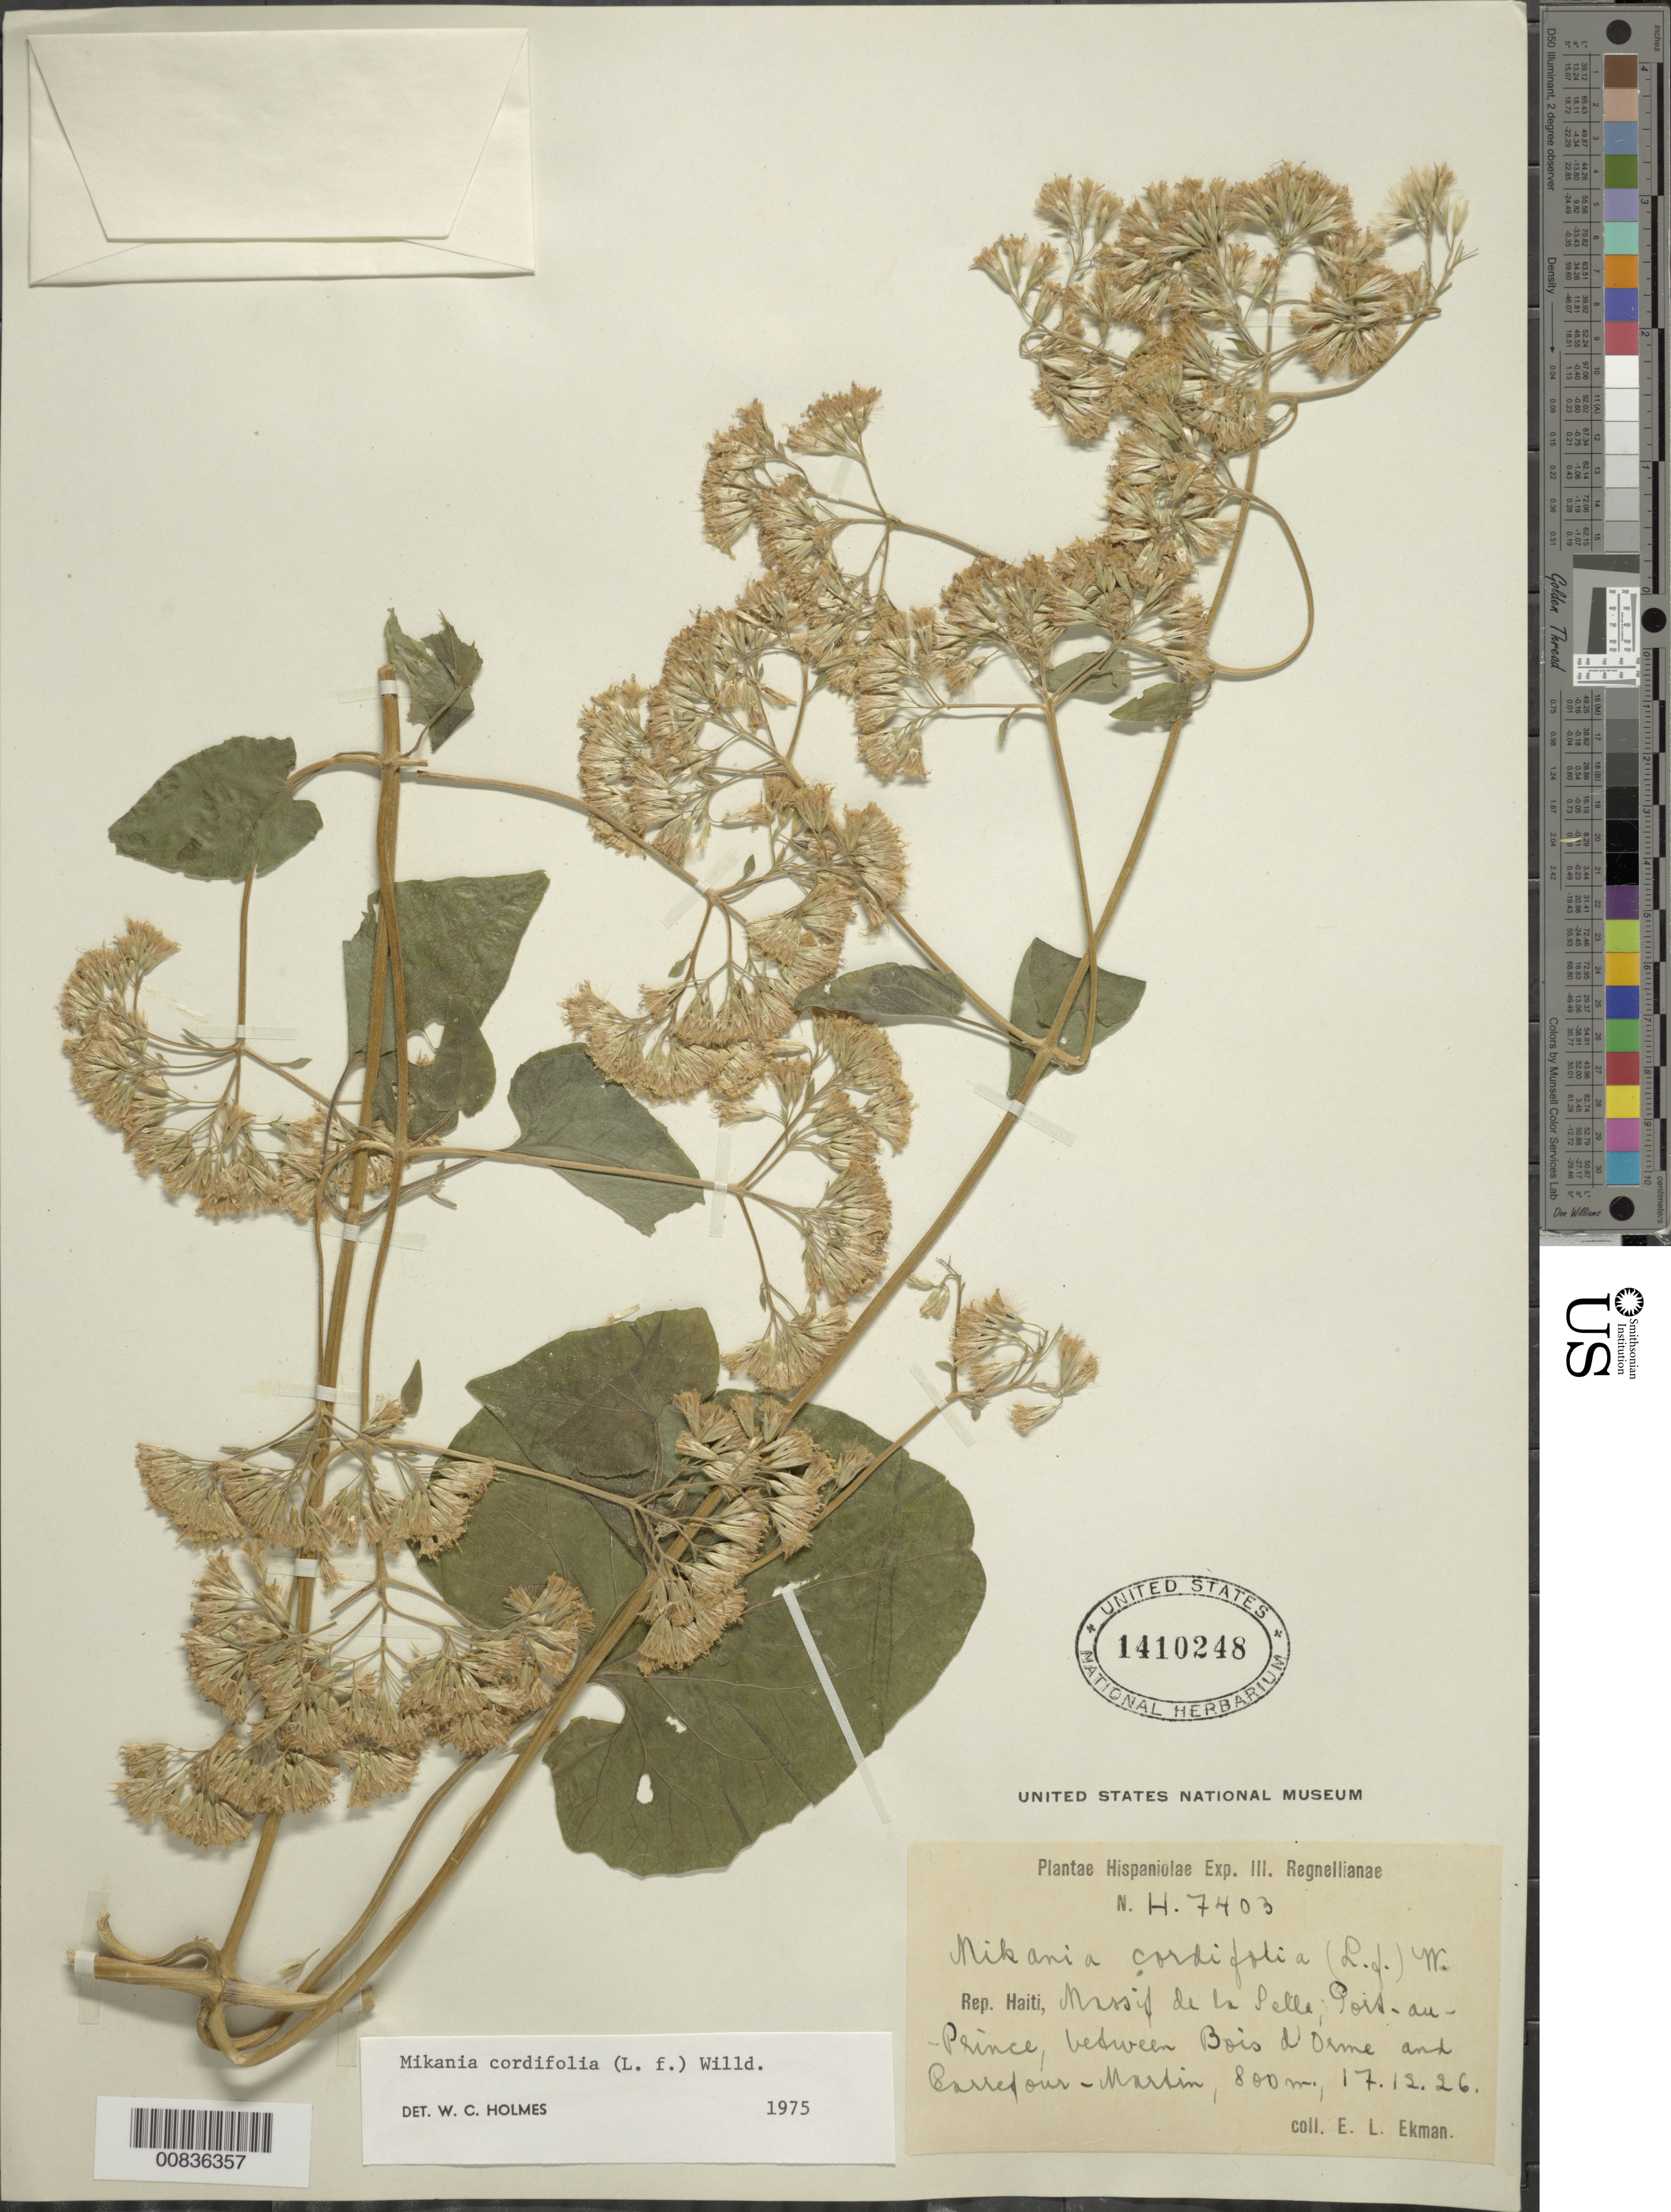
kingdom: Plantae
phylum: Tracheophyta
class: Magnoliopsida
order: Asterales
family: Asteraceae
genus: Mikania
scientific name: Mikania cordifolia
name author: Kunth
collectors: E. L. Ekman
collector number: H 7403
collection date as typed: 17 Dec 1926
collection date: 1926-12-17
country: Haiti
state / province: Ouest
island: Hispaniola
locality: Massif de la Selle, Port-au-Prince, between Bois d'Orne and Carrefour-Martin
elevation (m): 800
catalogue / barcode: US 1410248